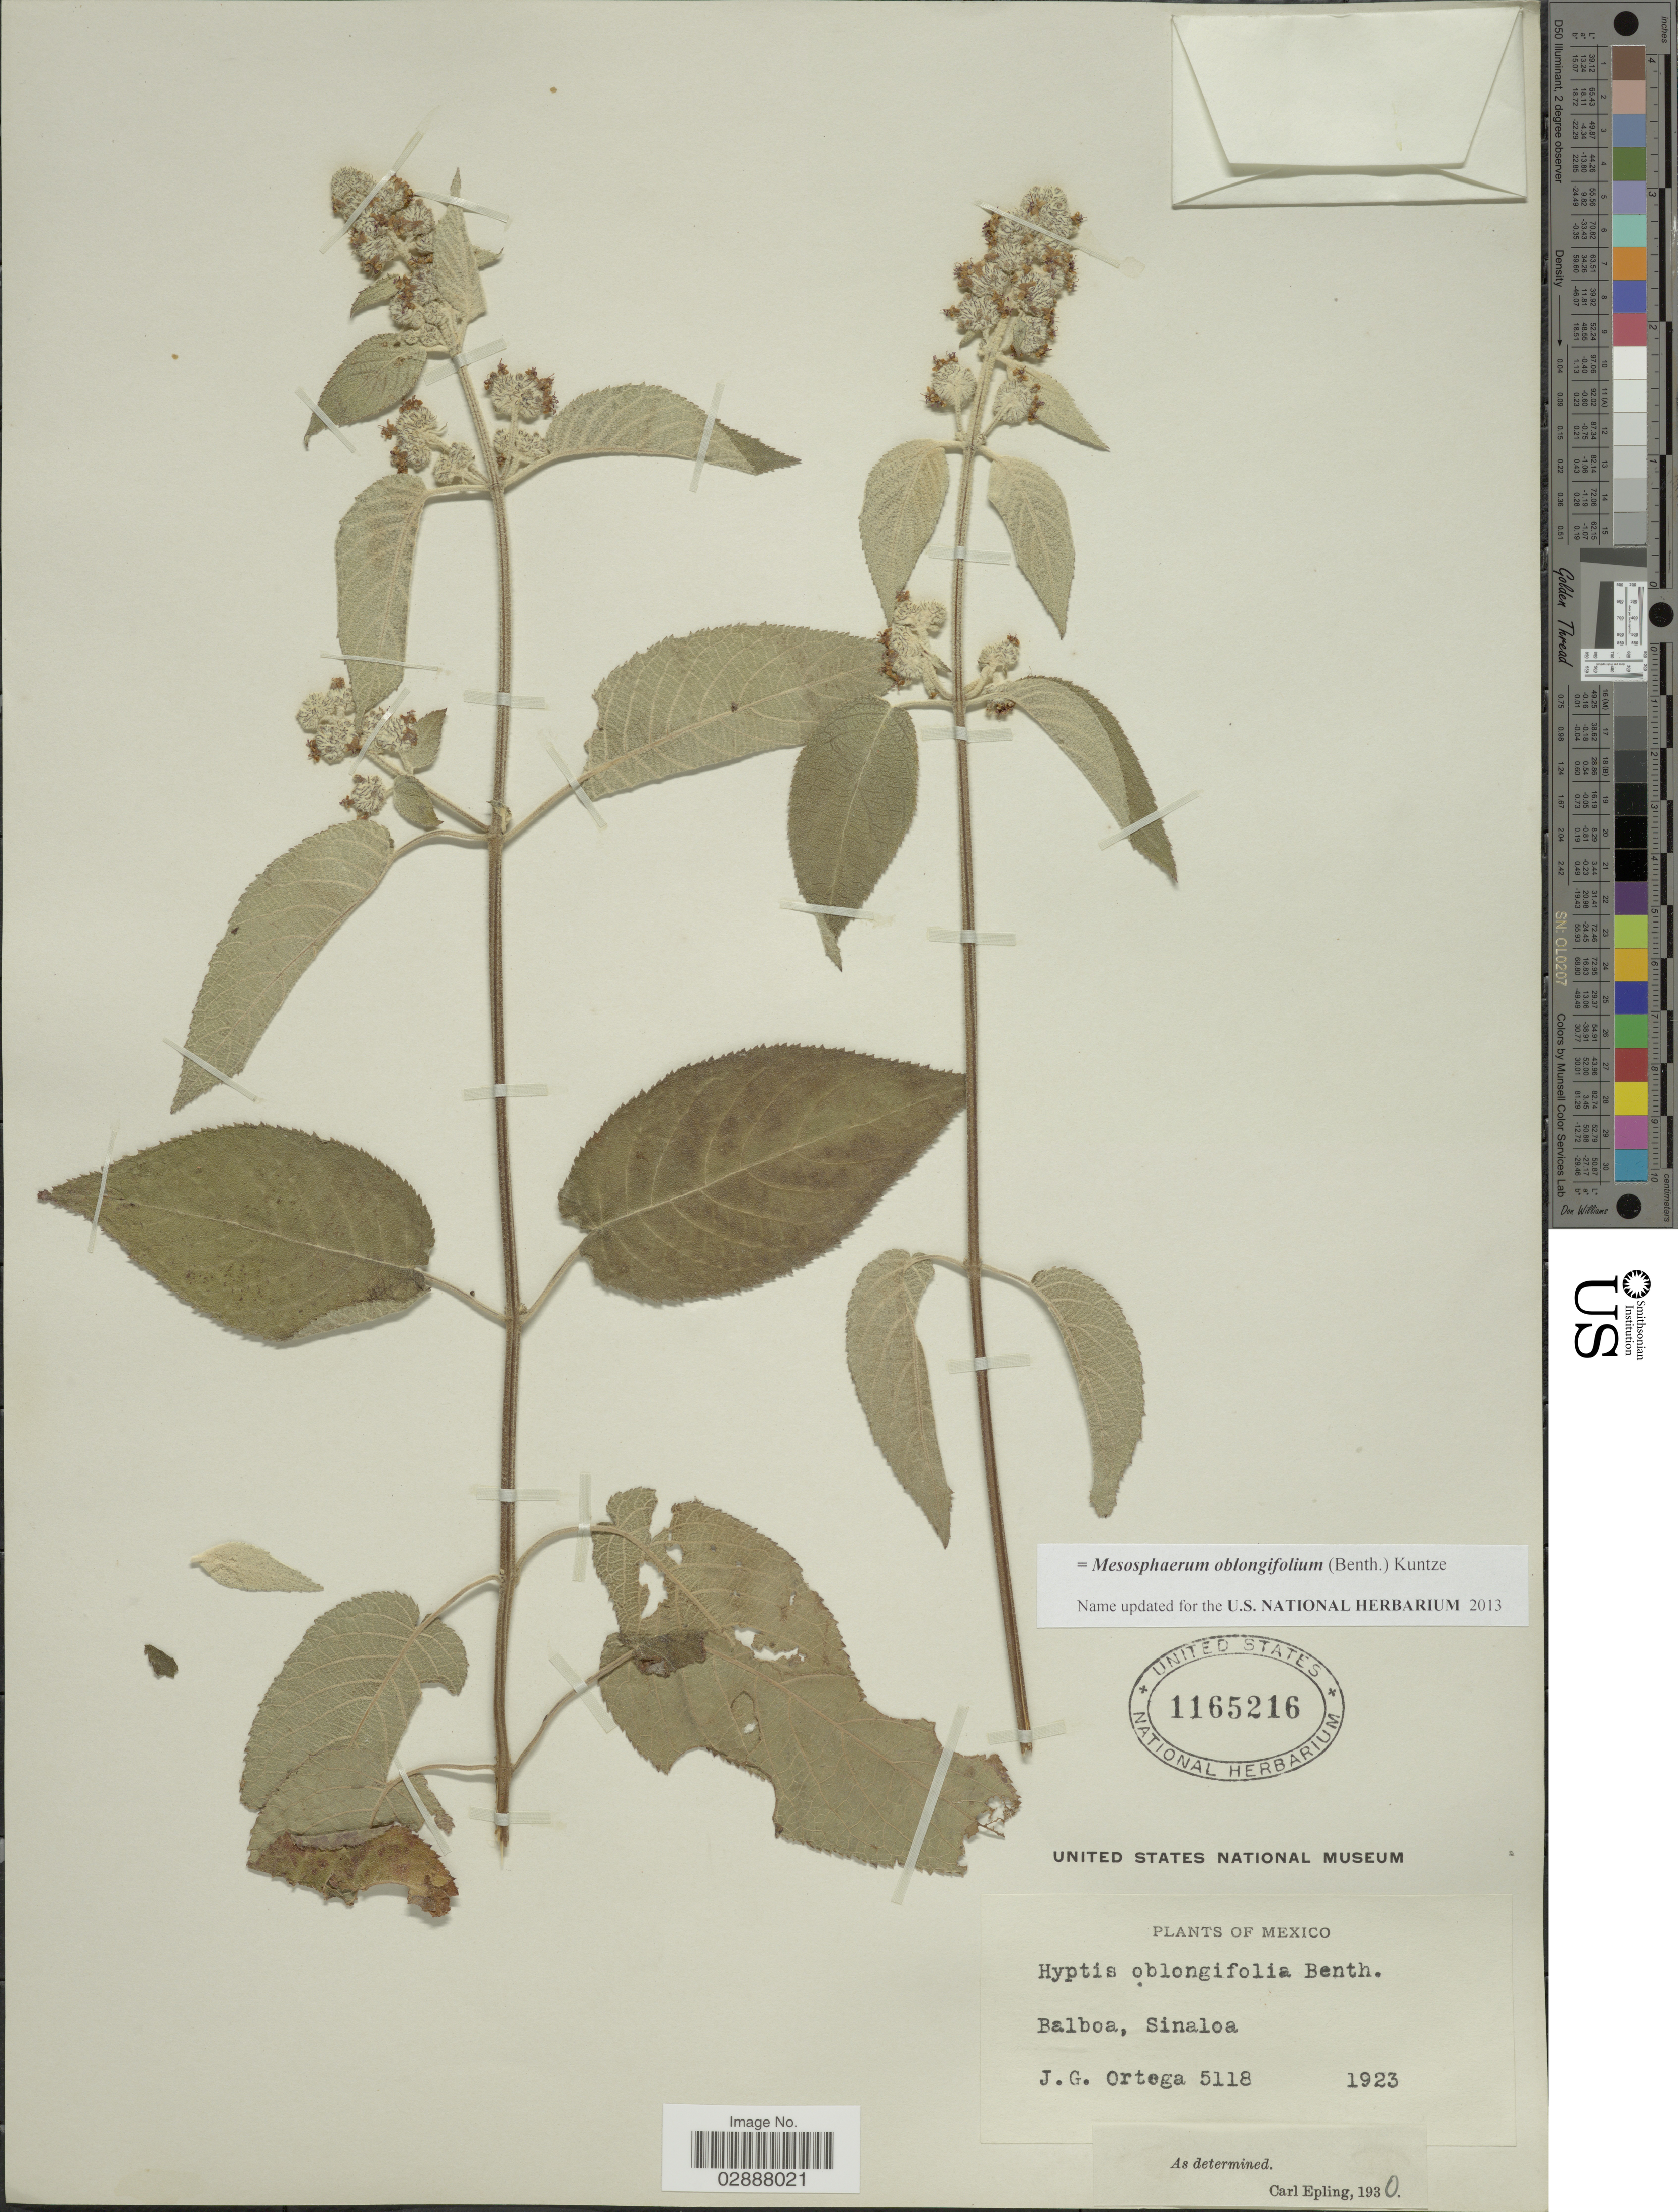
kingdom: Plantae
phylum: Tracheophyta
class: Magnoliopsida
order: Lamiales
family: Lamiaceae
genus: Mesosphaerum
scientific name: Mesosphaerum oblongifolium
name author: (Benth.) Kuntze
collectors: J. Ortega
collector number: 5118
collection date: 1923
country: Mexico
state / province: Sinaloa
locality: Balboa.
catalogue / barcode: US 1165216